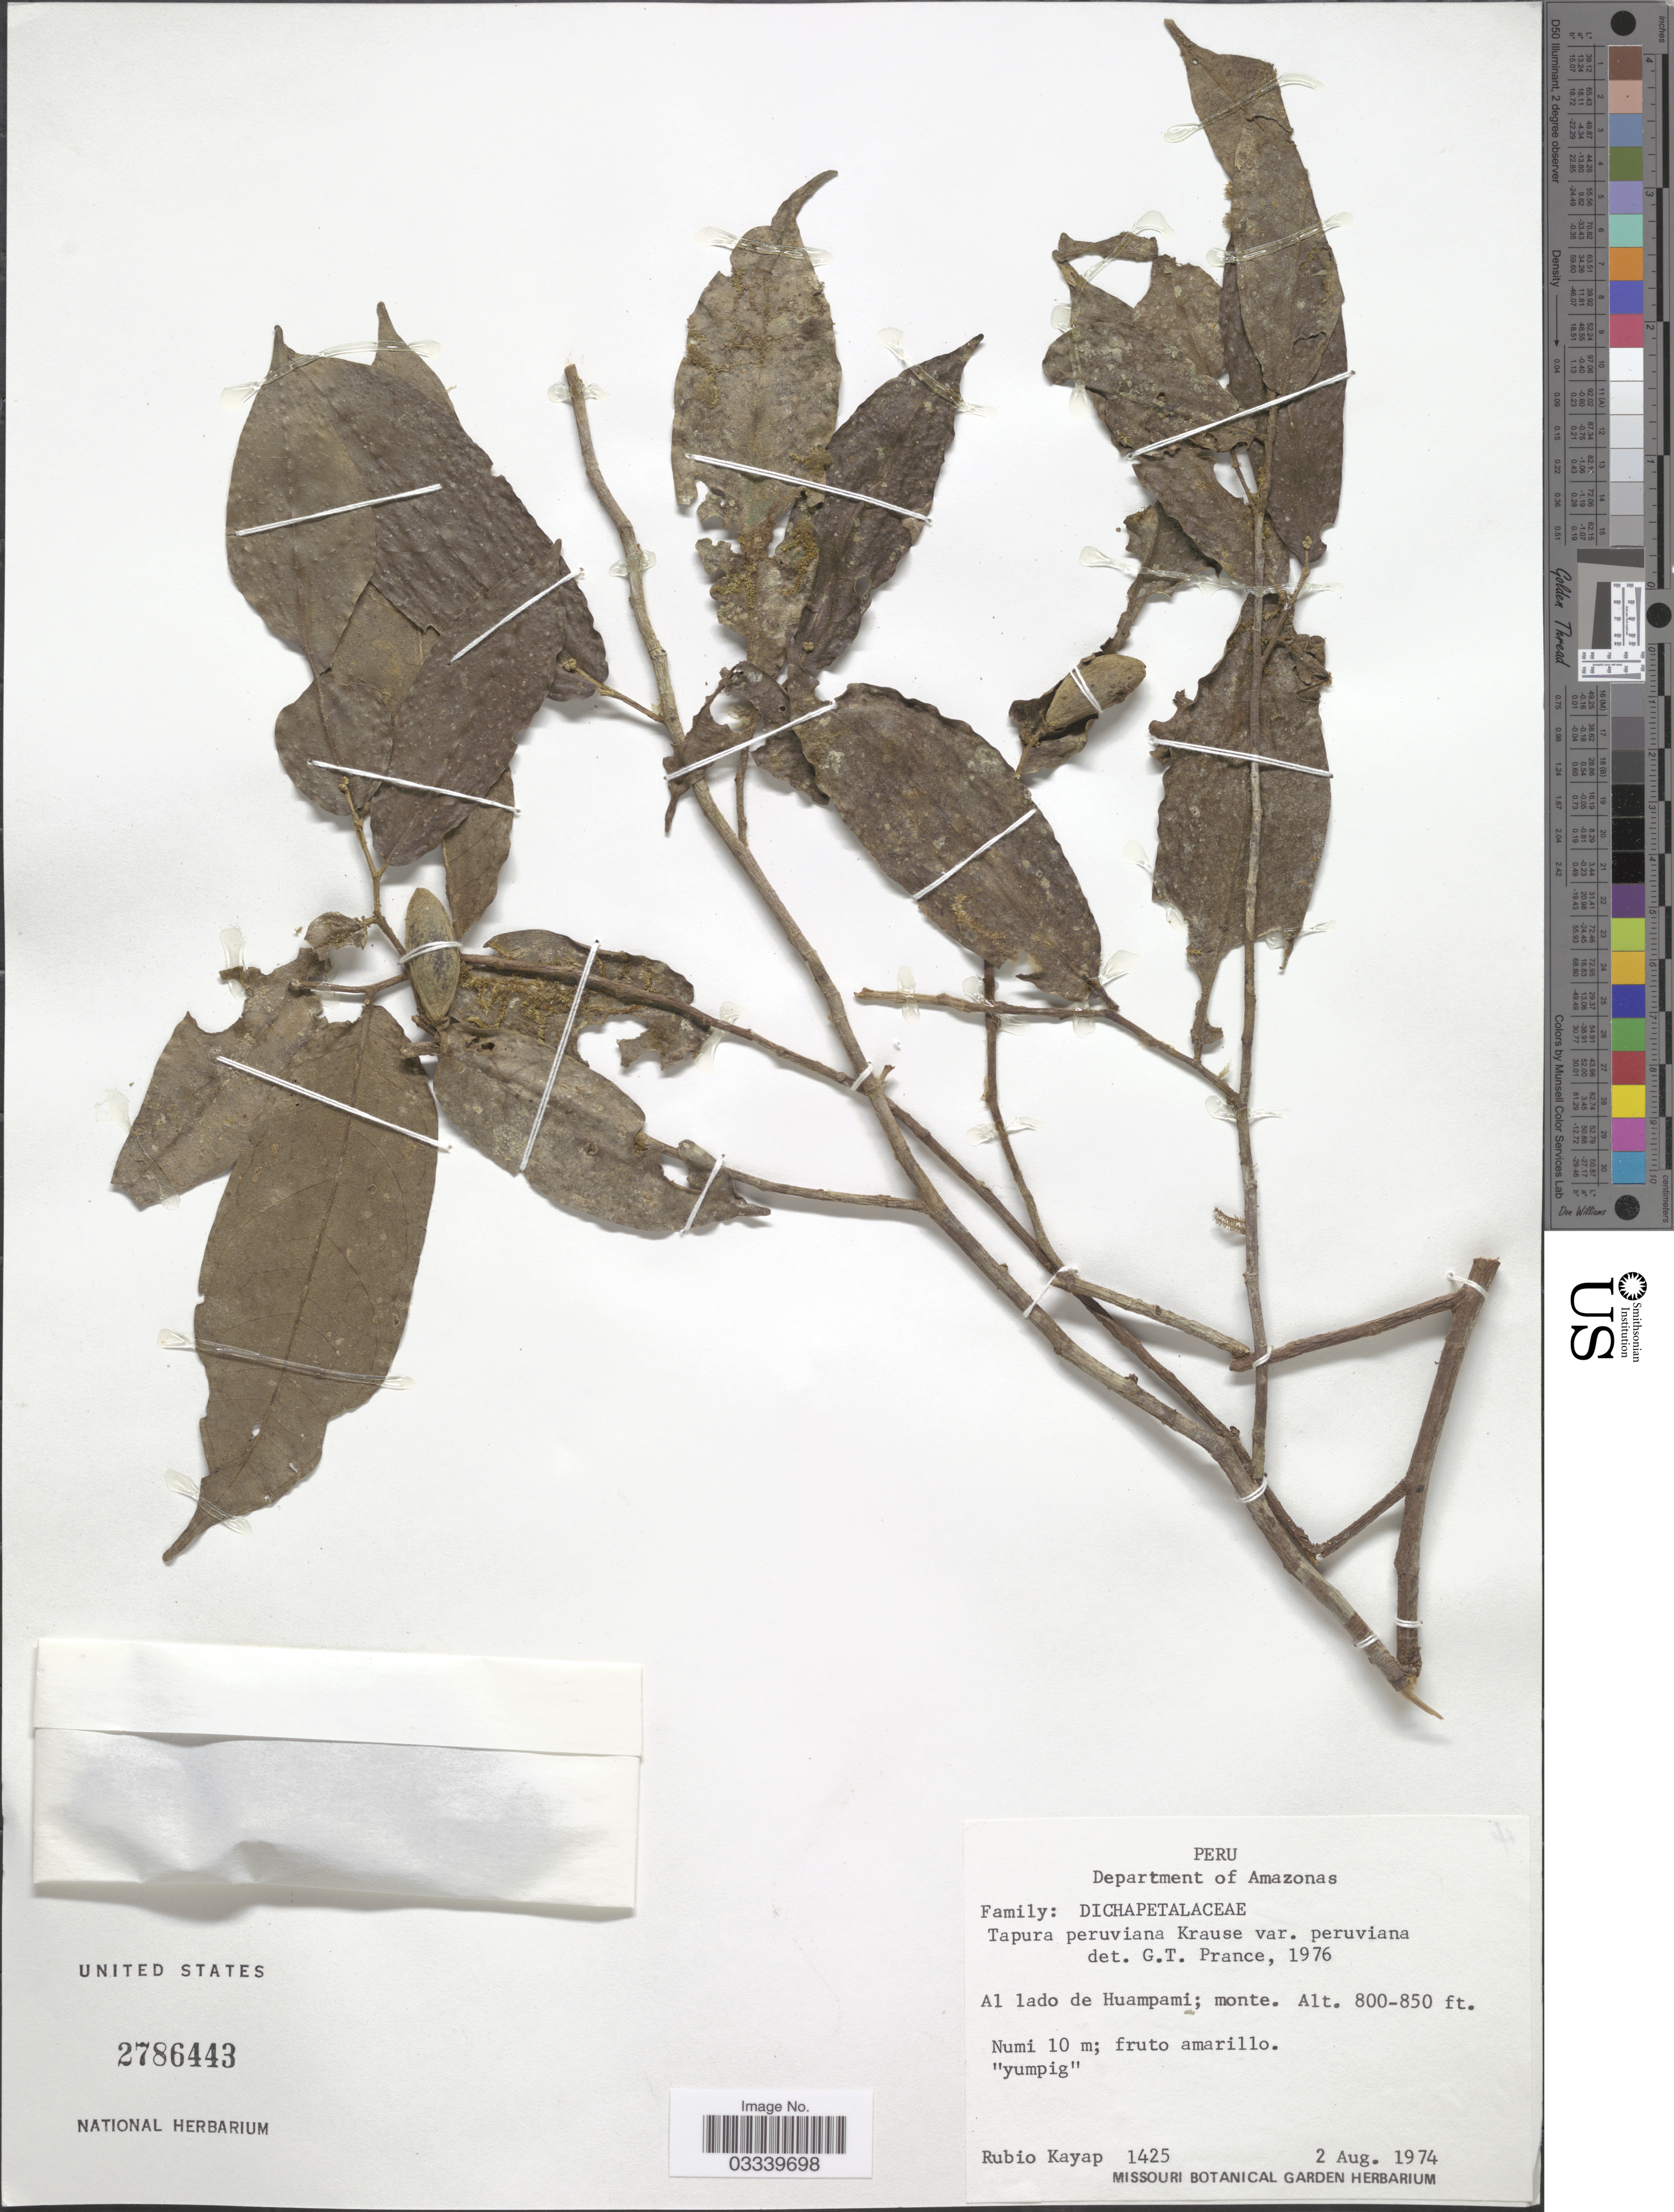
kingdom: Plantae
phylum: Tracheophyta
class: Magnoliopsida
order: Malpighiales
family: Dichapetalaceae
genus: Tapura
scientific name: Tapura peruviana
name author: K. Krause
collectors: R. Kayap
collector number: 1425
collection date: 1974-08-02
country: Peru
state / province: Amazonas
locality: Department of Amazonas. Al lado de Huampami; monte.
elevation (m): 244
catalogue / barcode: US 2786443